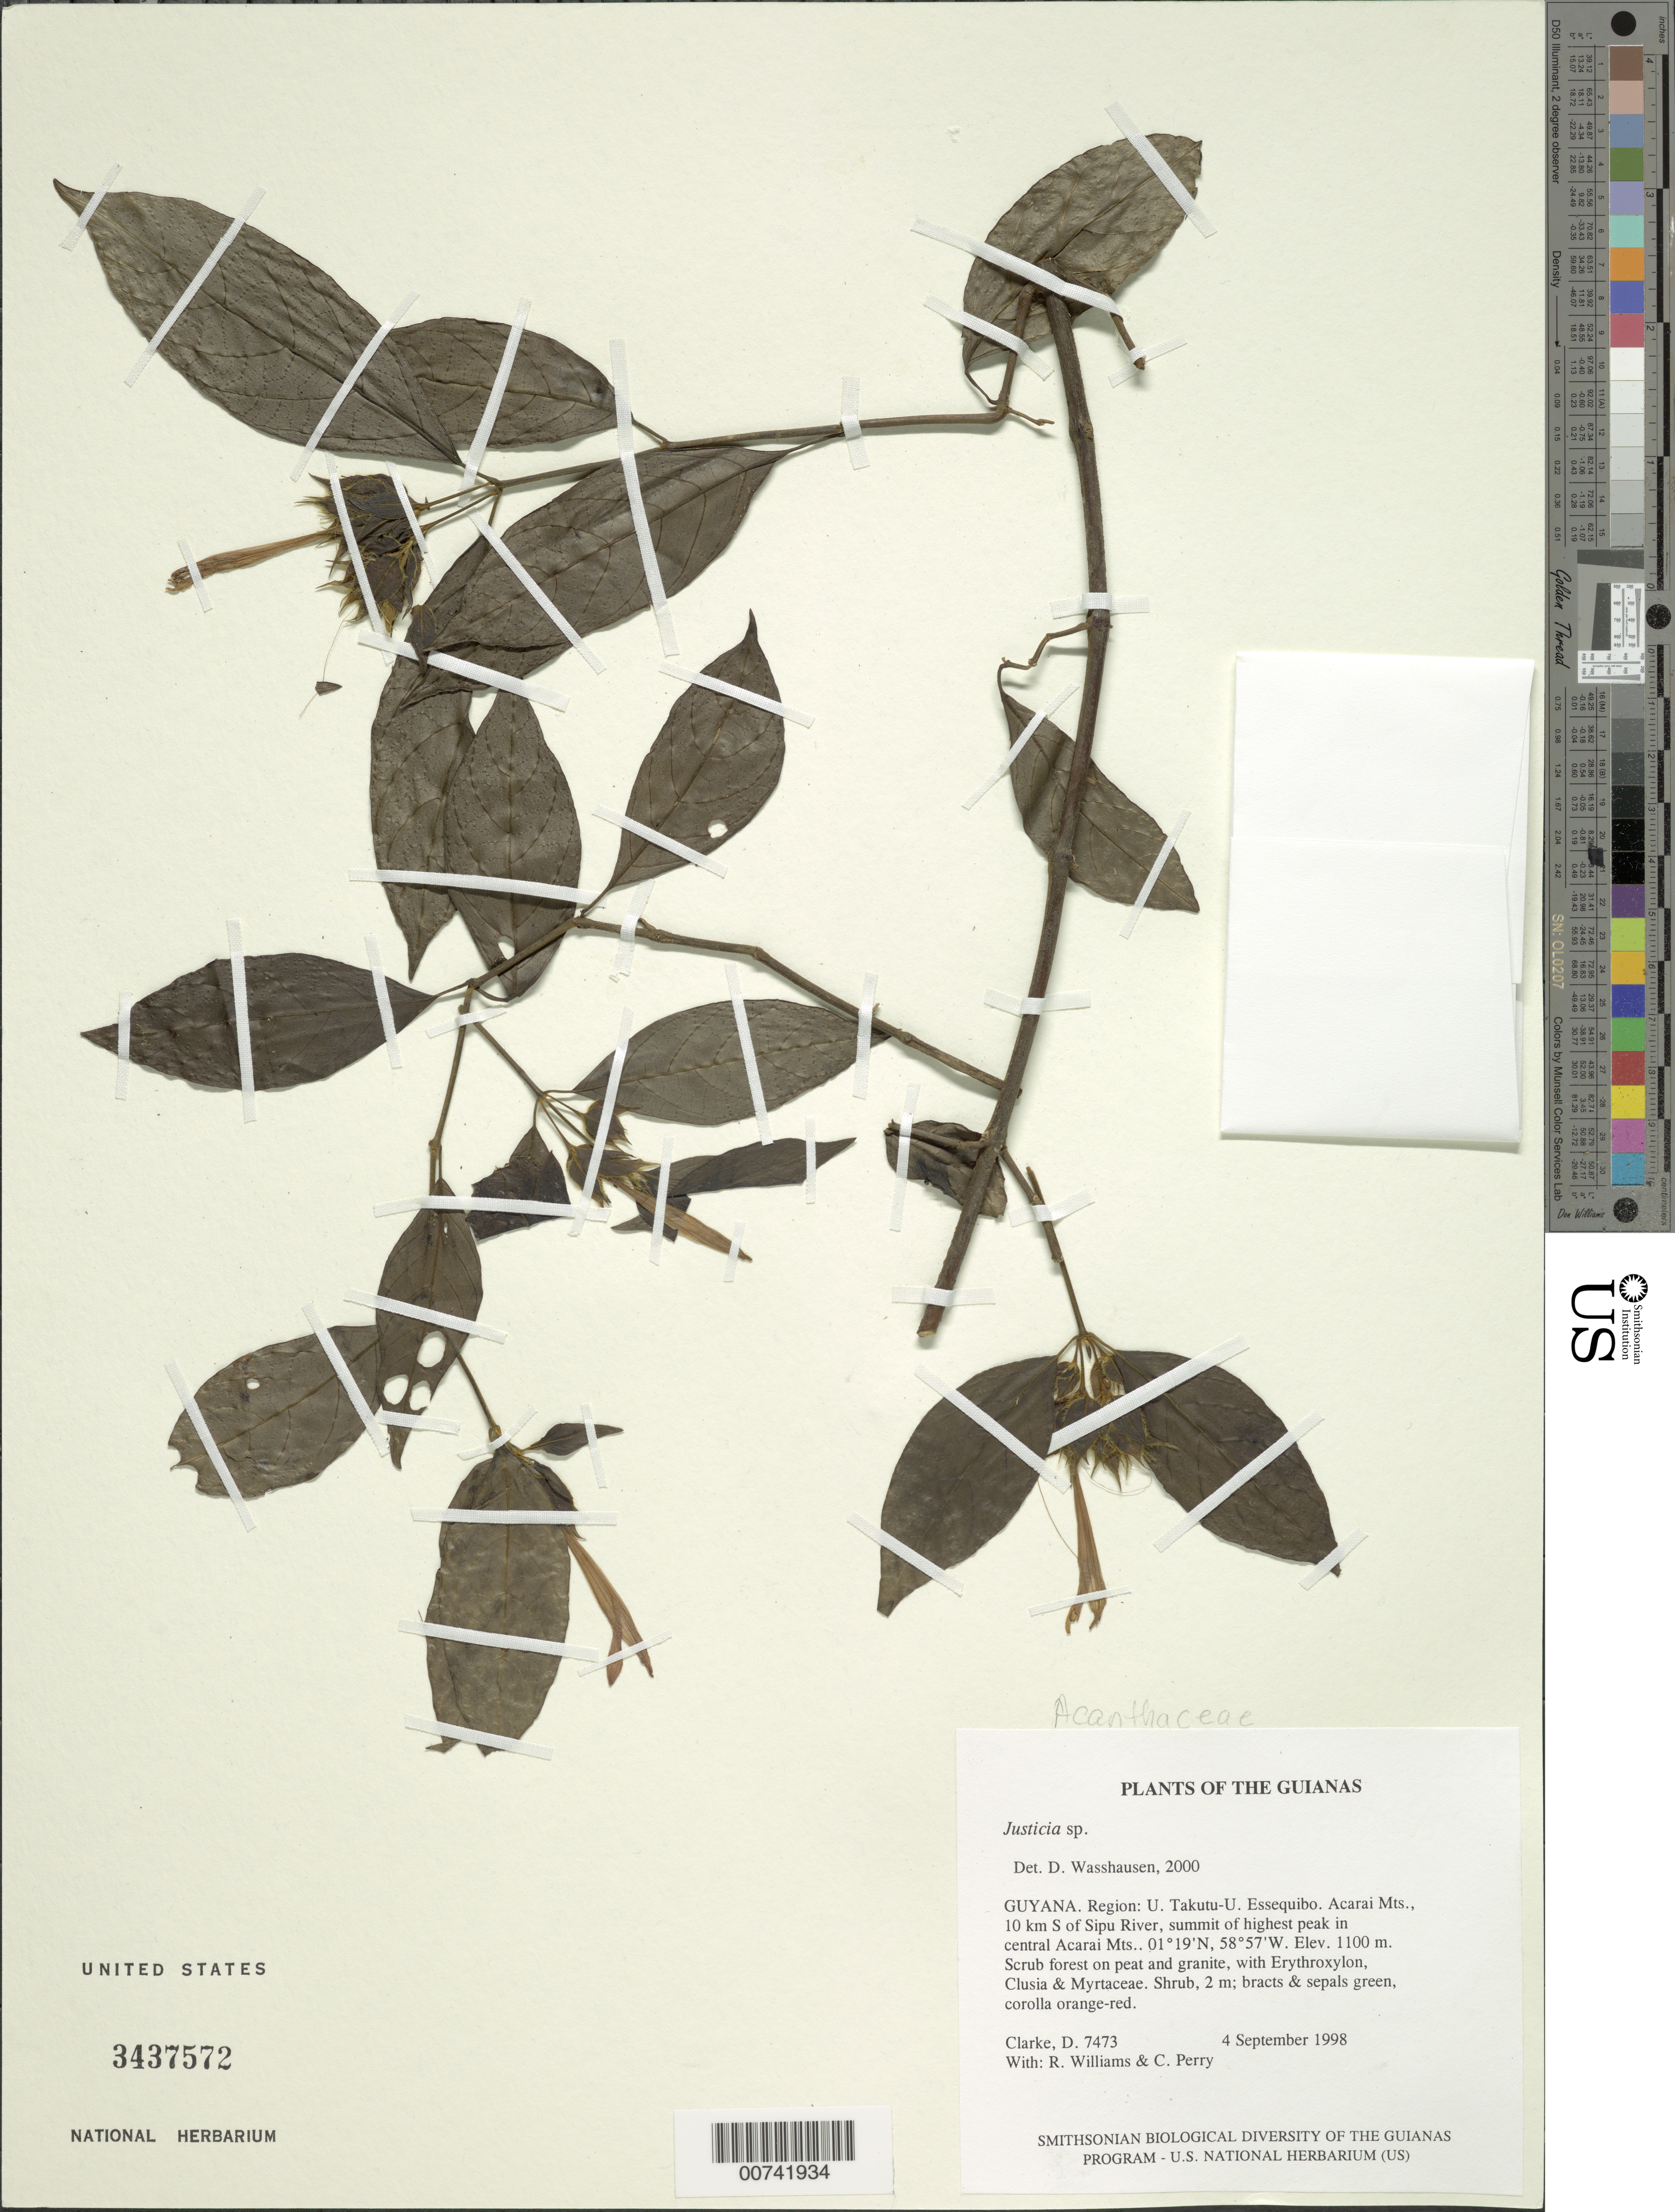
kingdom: Plantae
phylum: Tracheophyta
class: Magnoliopsida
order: Lamiales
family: Acanthaceae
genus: Justicia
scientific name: Justicia sp.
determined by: Wasshausen, Dieter C., (BOT), Smithsonian Institution - National Museum of Natural History (UNITED STATES)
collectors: H. D. Clarke, R. Williams & C. Perry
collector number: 7473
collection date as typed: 4 September 1998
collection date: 1998-09-04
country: Guyana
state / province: U. Takutu-U. Essequibo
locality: Acarai Mts., 10 km S of Sipu River, summit of highest peak in central Acarai Mts.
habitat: Scrub forest on peat and granite, with Erythroxylum, Clusia & Myrtaceae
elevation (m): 1100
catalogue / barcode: US 3437572